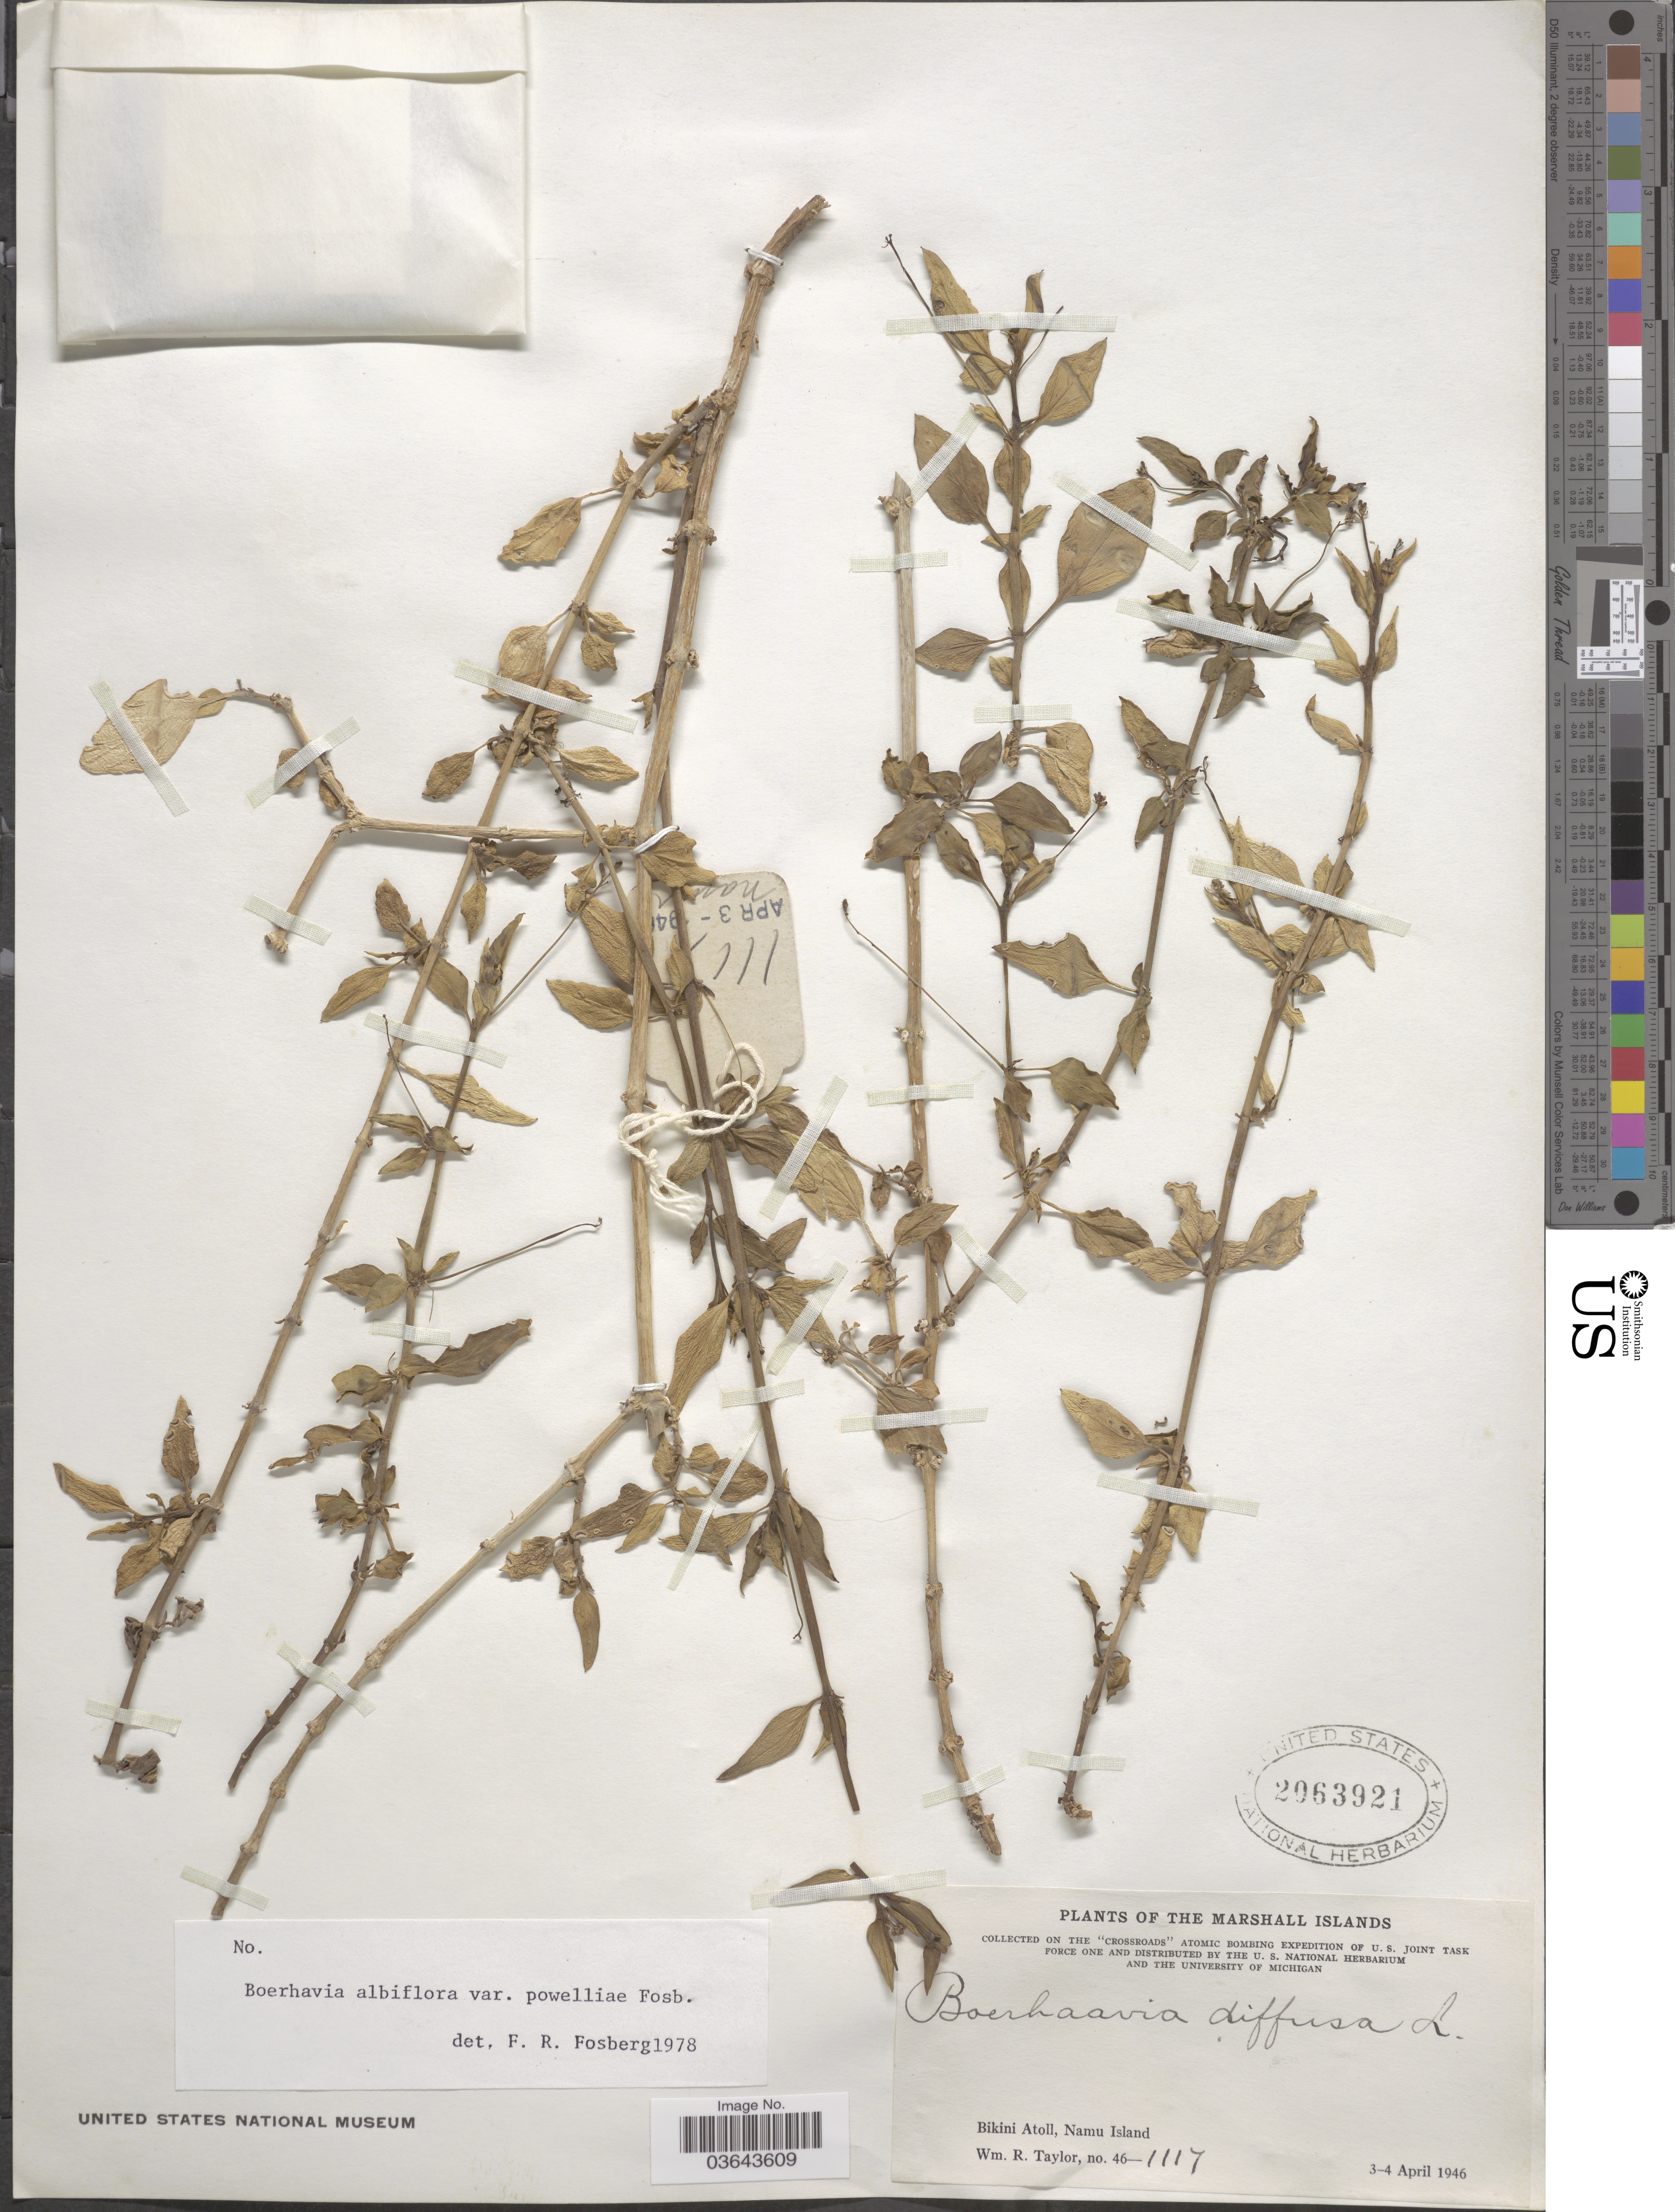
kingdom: Plantae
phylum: Tracheophyta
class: Magnoliopsida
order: Caryophyllales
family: Nyctaginaceae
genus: Boerhavia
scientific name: Boerhavia albiflora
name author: Fosberg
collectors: W. R. Taylor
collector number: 46-1117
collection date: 1946-04-03/1946-04-04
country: Marshall Islands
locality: Bikini Atoll, Namu Island.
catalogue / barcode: US 2063921